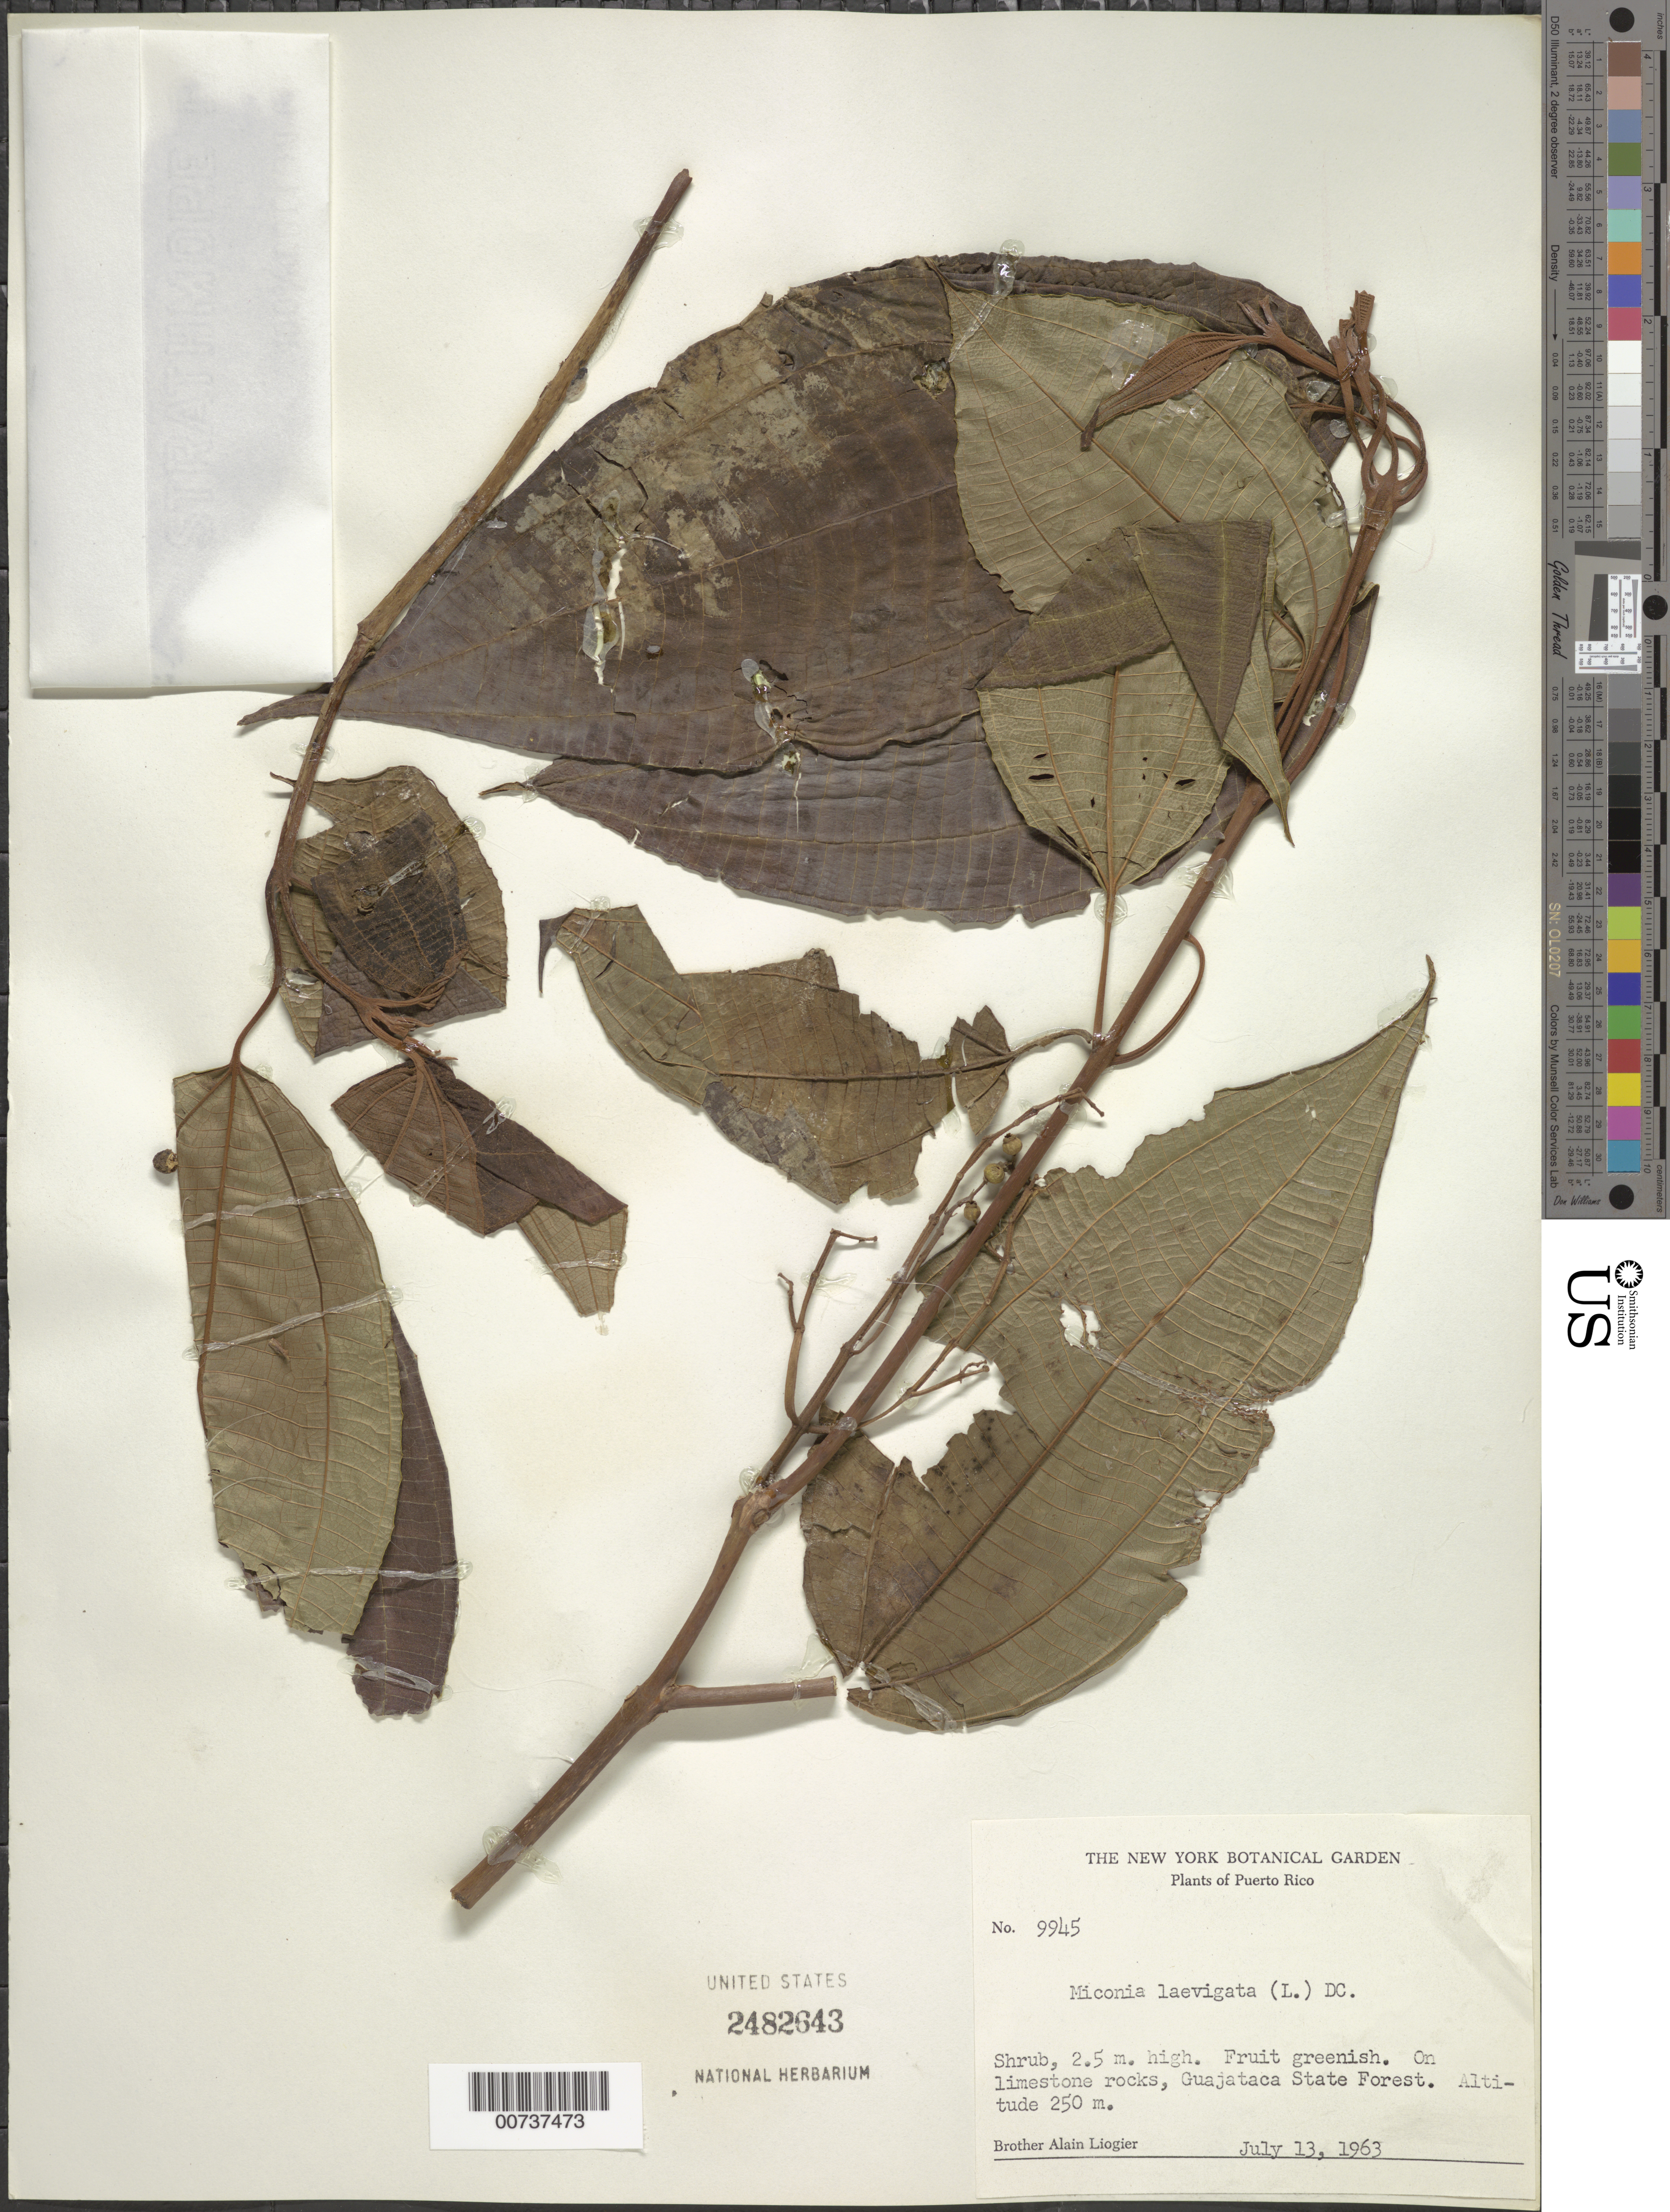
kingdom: Plantae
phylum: Tracheophyta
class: Magnoliopsida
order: Myrtales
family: Melastomataceae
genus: Miconia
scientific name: Miconia laevigata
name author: (L.) D. Don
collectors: A. H. Liogier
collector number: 9945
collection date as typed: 13 Jul 1963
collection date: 1963-07-13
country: Puerto Rico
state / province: Quebradillas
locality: Guajataca State Forest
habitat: On limestone rocks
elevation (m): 250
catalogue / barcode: US 2482643